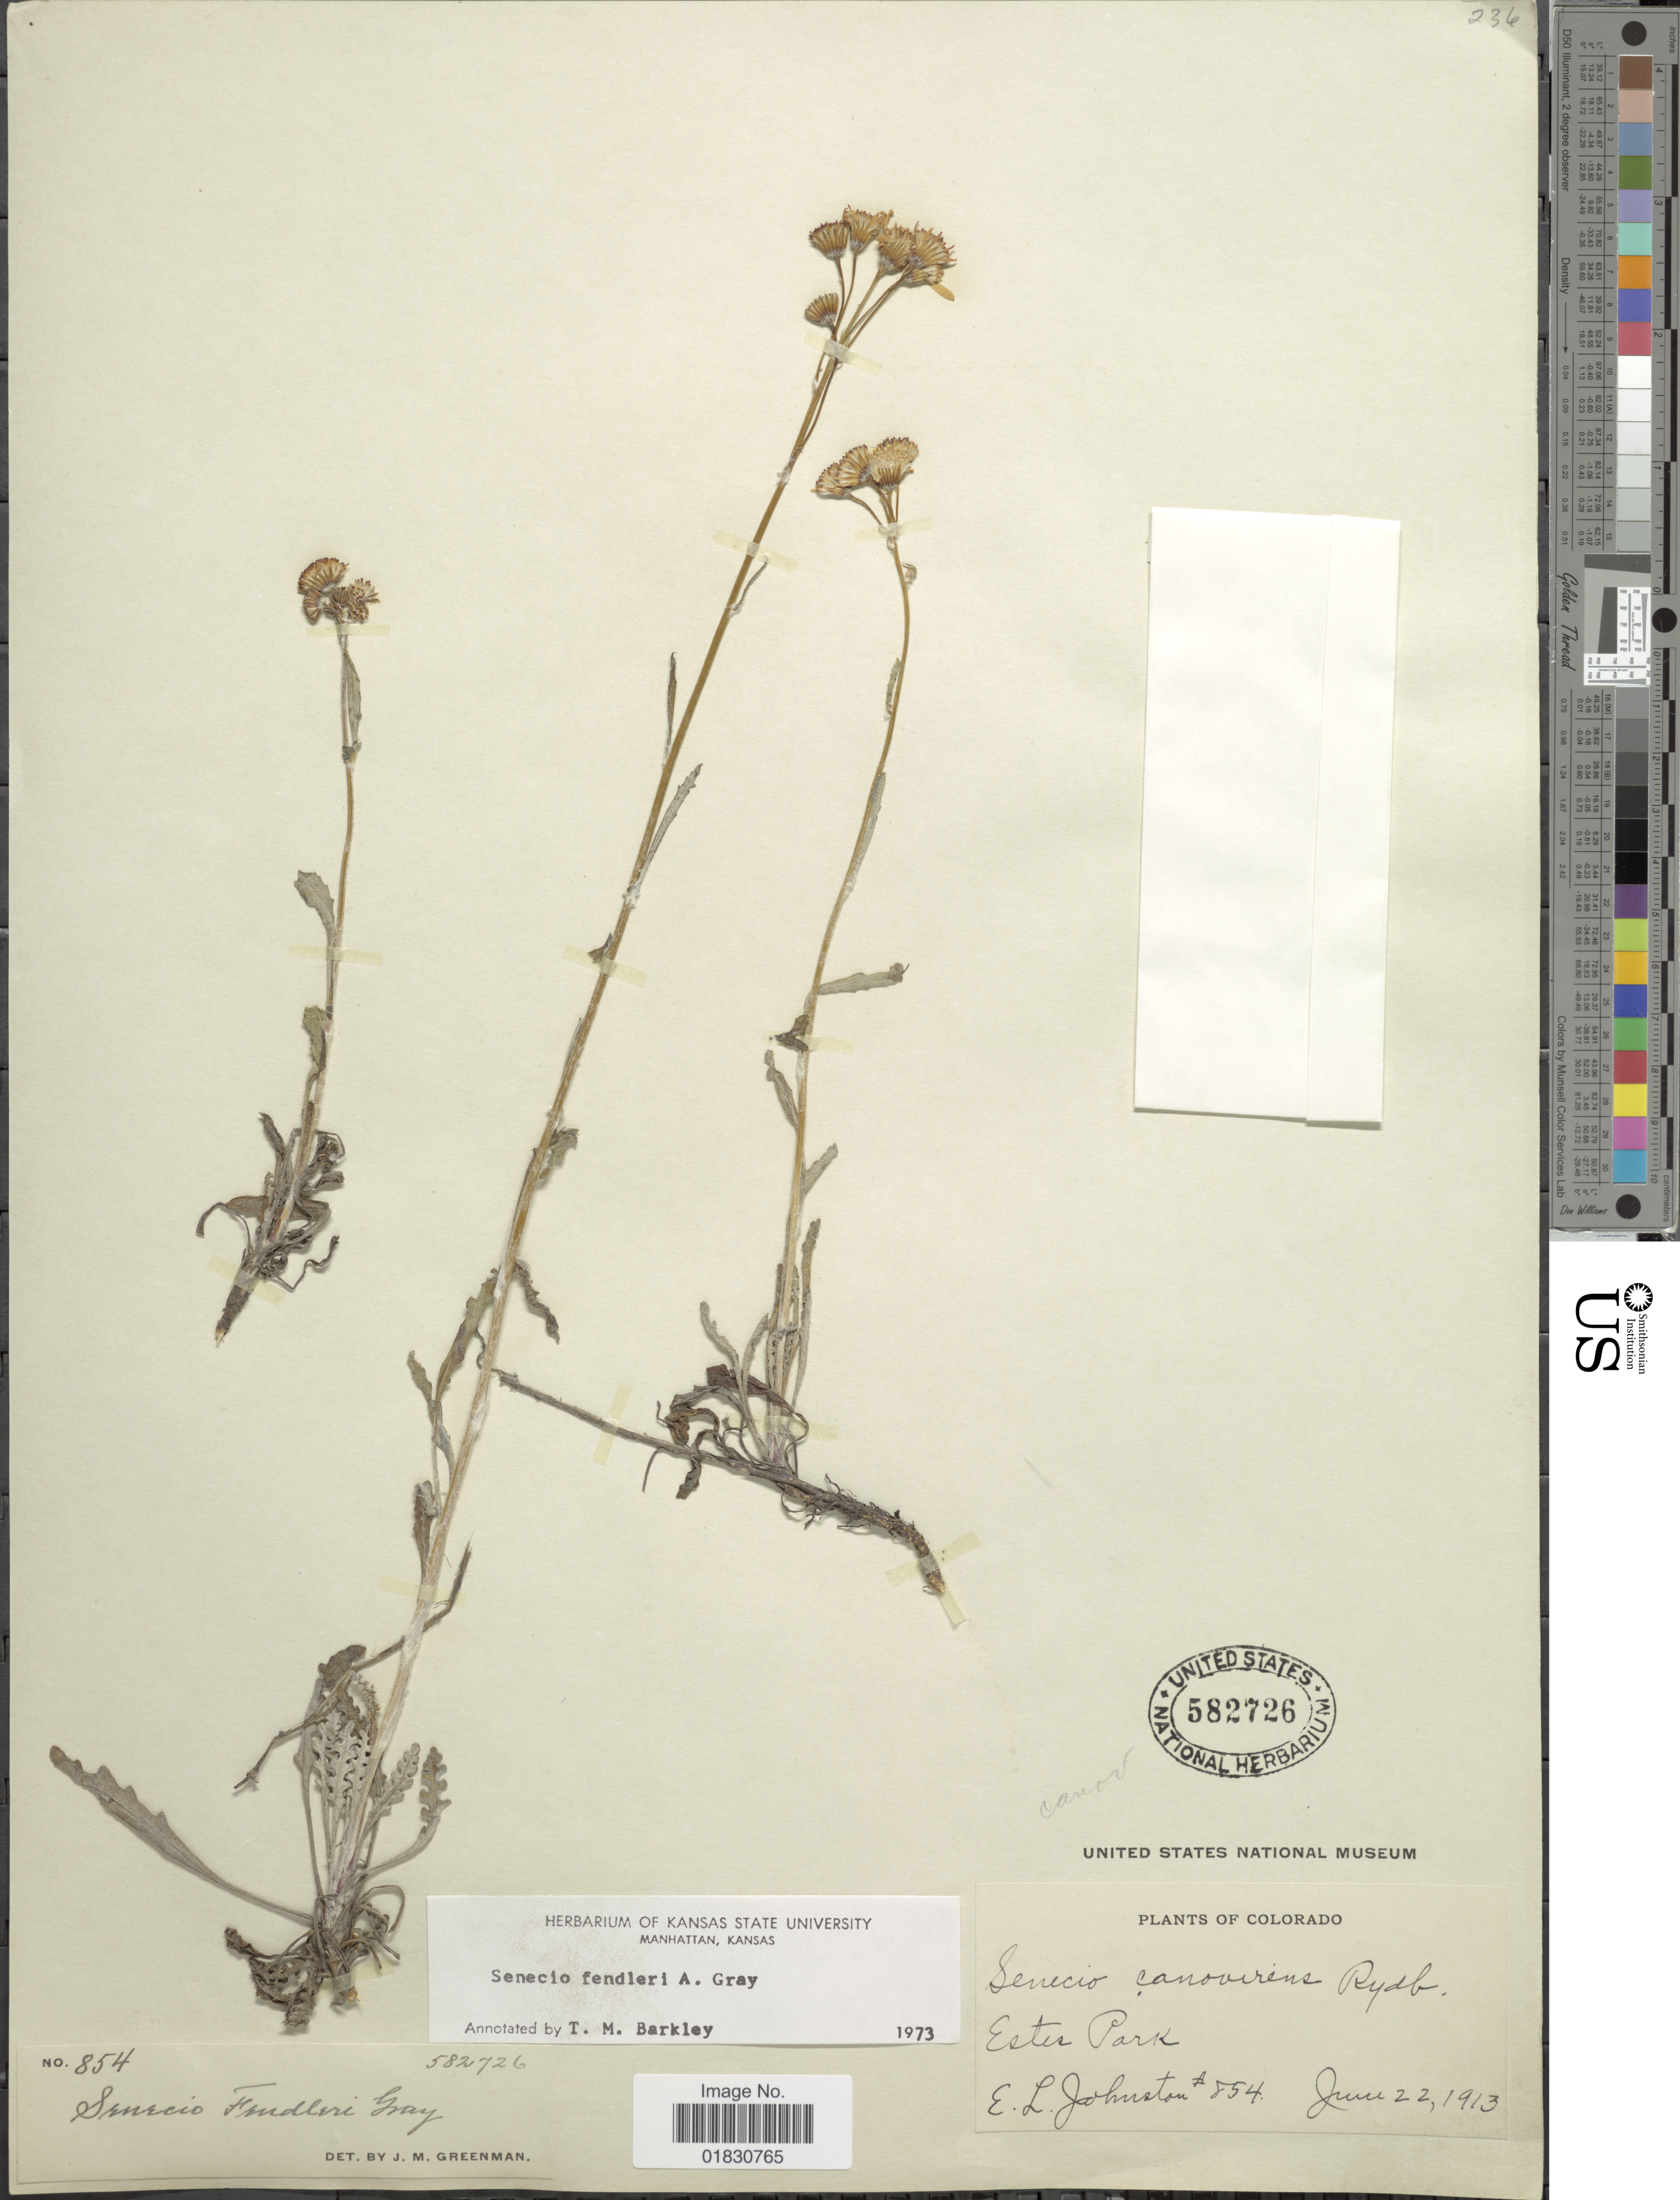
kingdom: Plantae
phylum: Tracheophyta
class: Magnoliopsida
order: Asterales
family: Asteraceae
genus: Packera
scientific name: Packera fendleri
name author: (A. Gray) W.A. Weber & Á. Löve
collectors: E. L. Johnston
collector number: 854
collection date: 1913-06-22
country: United States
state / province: Colorado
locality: Estes Park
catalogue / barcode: US 582726